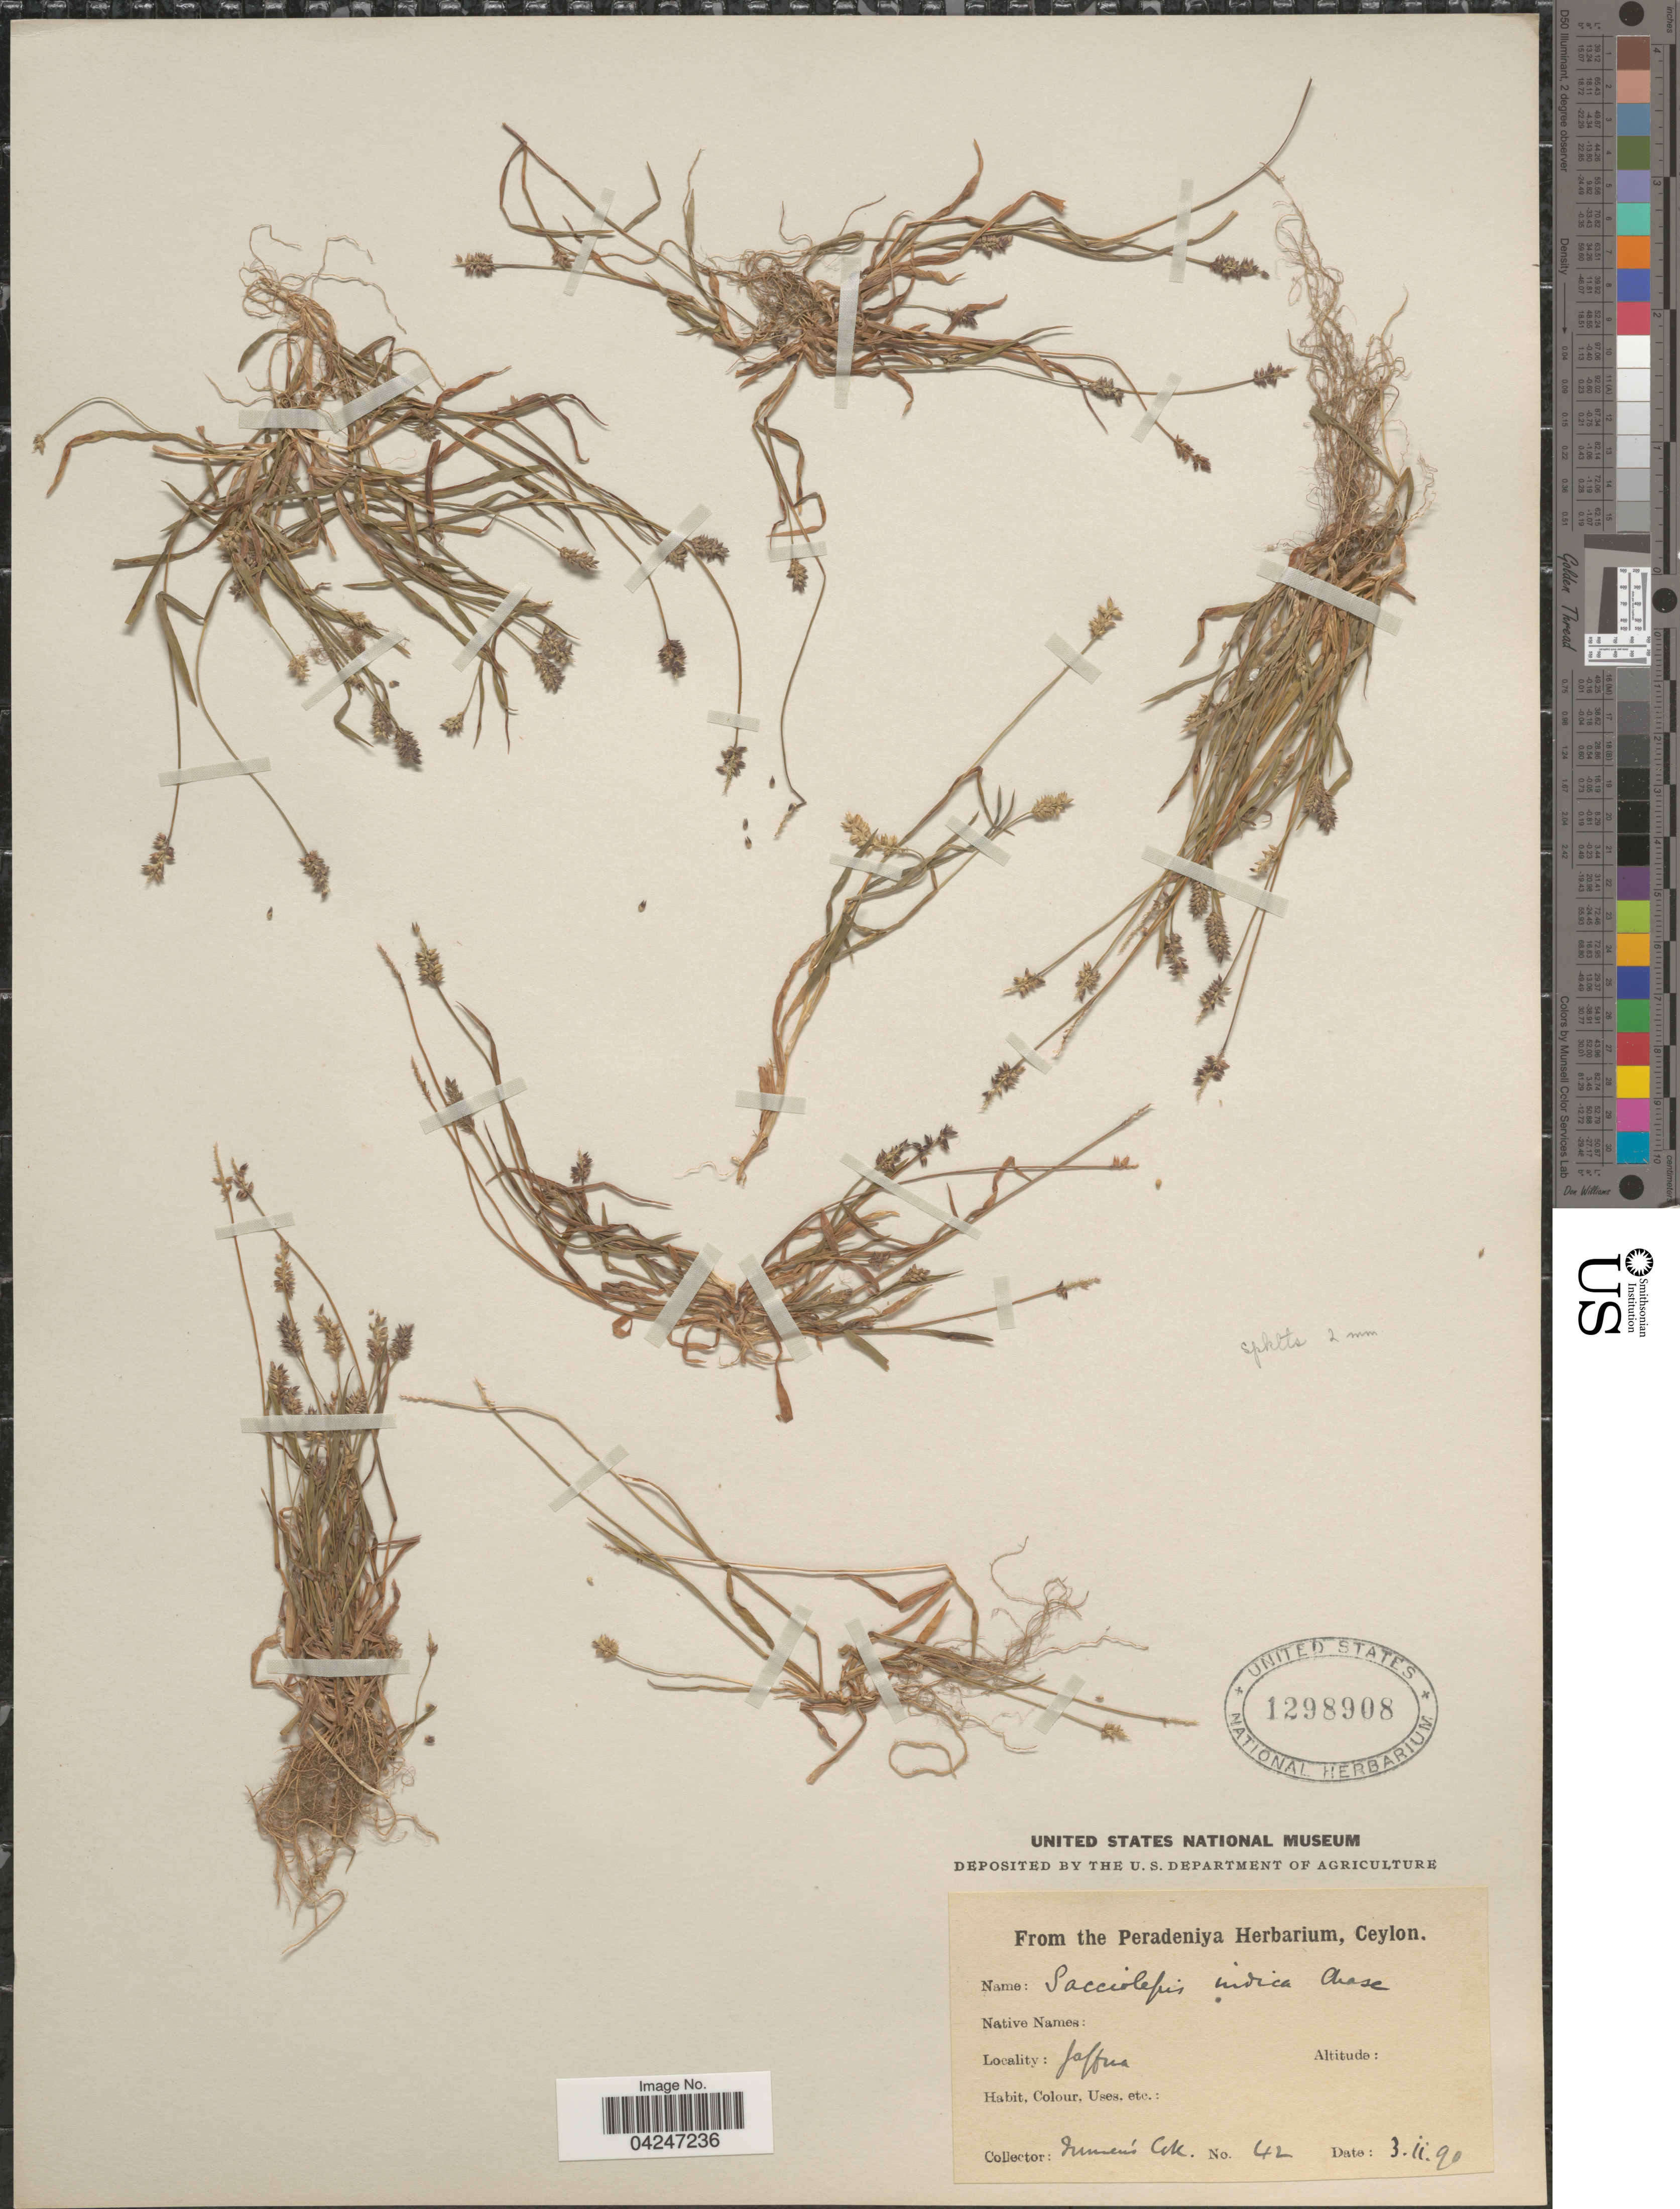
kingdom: Plantae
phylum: Tracheophyta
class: Liliopsida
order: Poales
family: Poaceae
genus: Sacciolepis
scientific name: Sacciolepis indica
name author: (L.) Chase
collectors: Jumen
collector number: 42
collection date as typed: Transcribed d/m/y: 3/2/90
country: Sri Lanka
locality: Jaffna.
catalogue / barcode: US 1298908